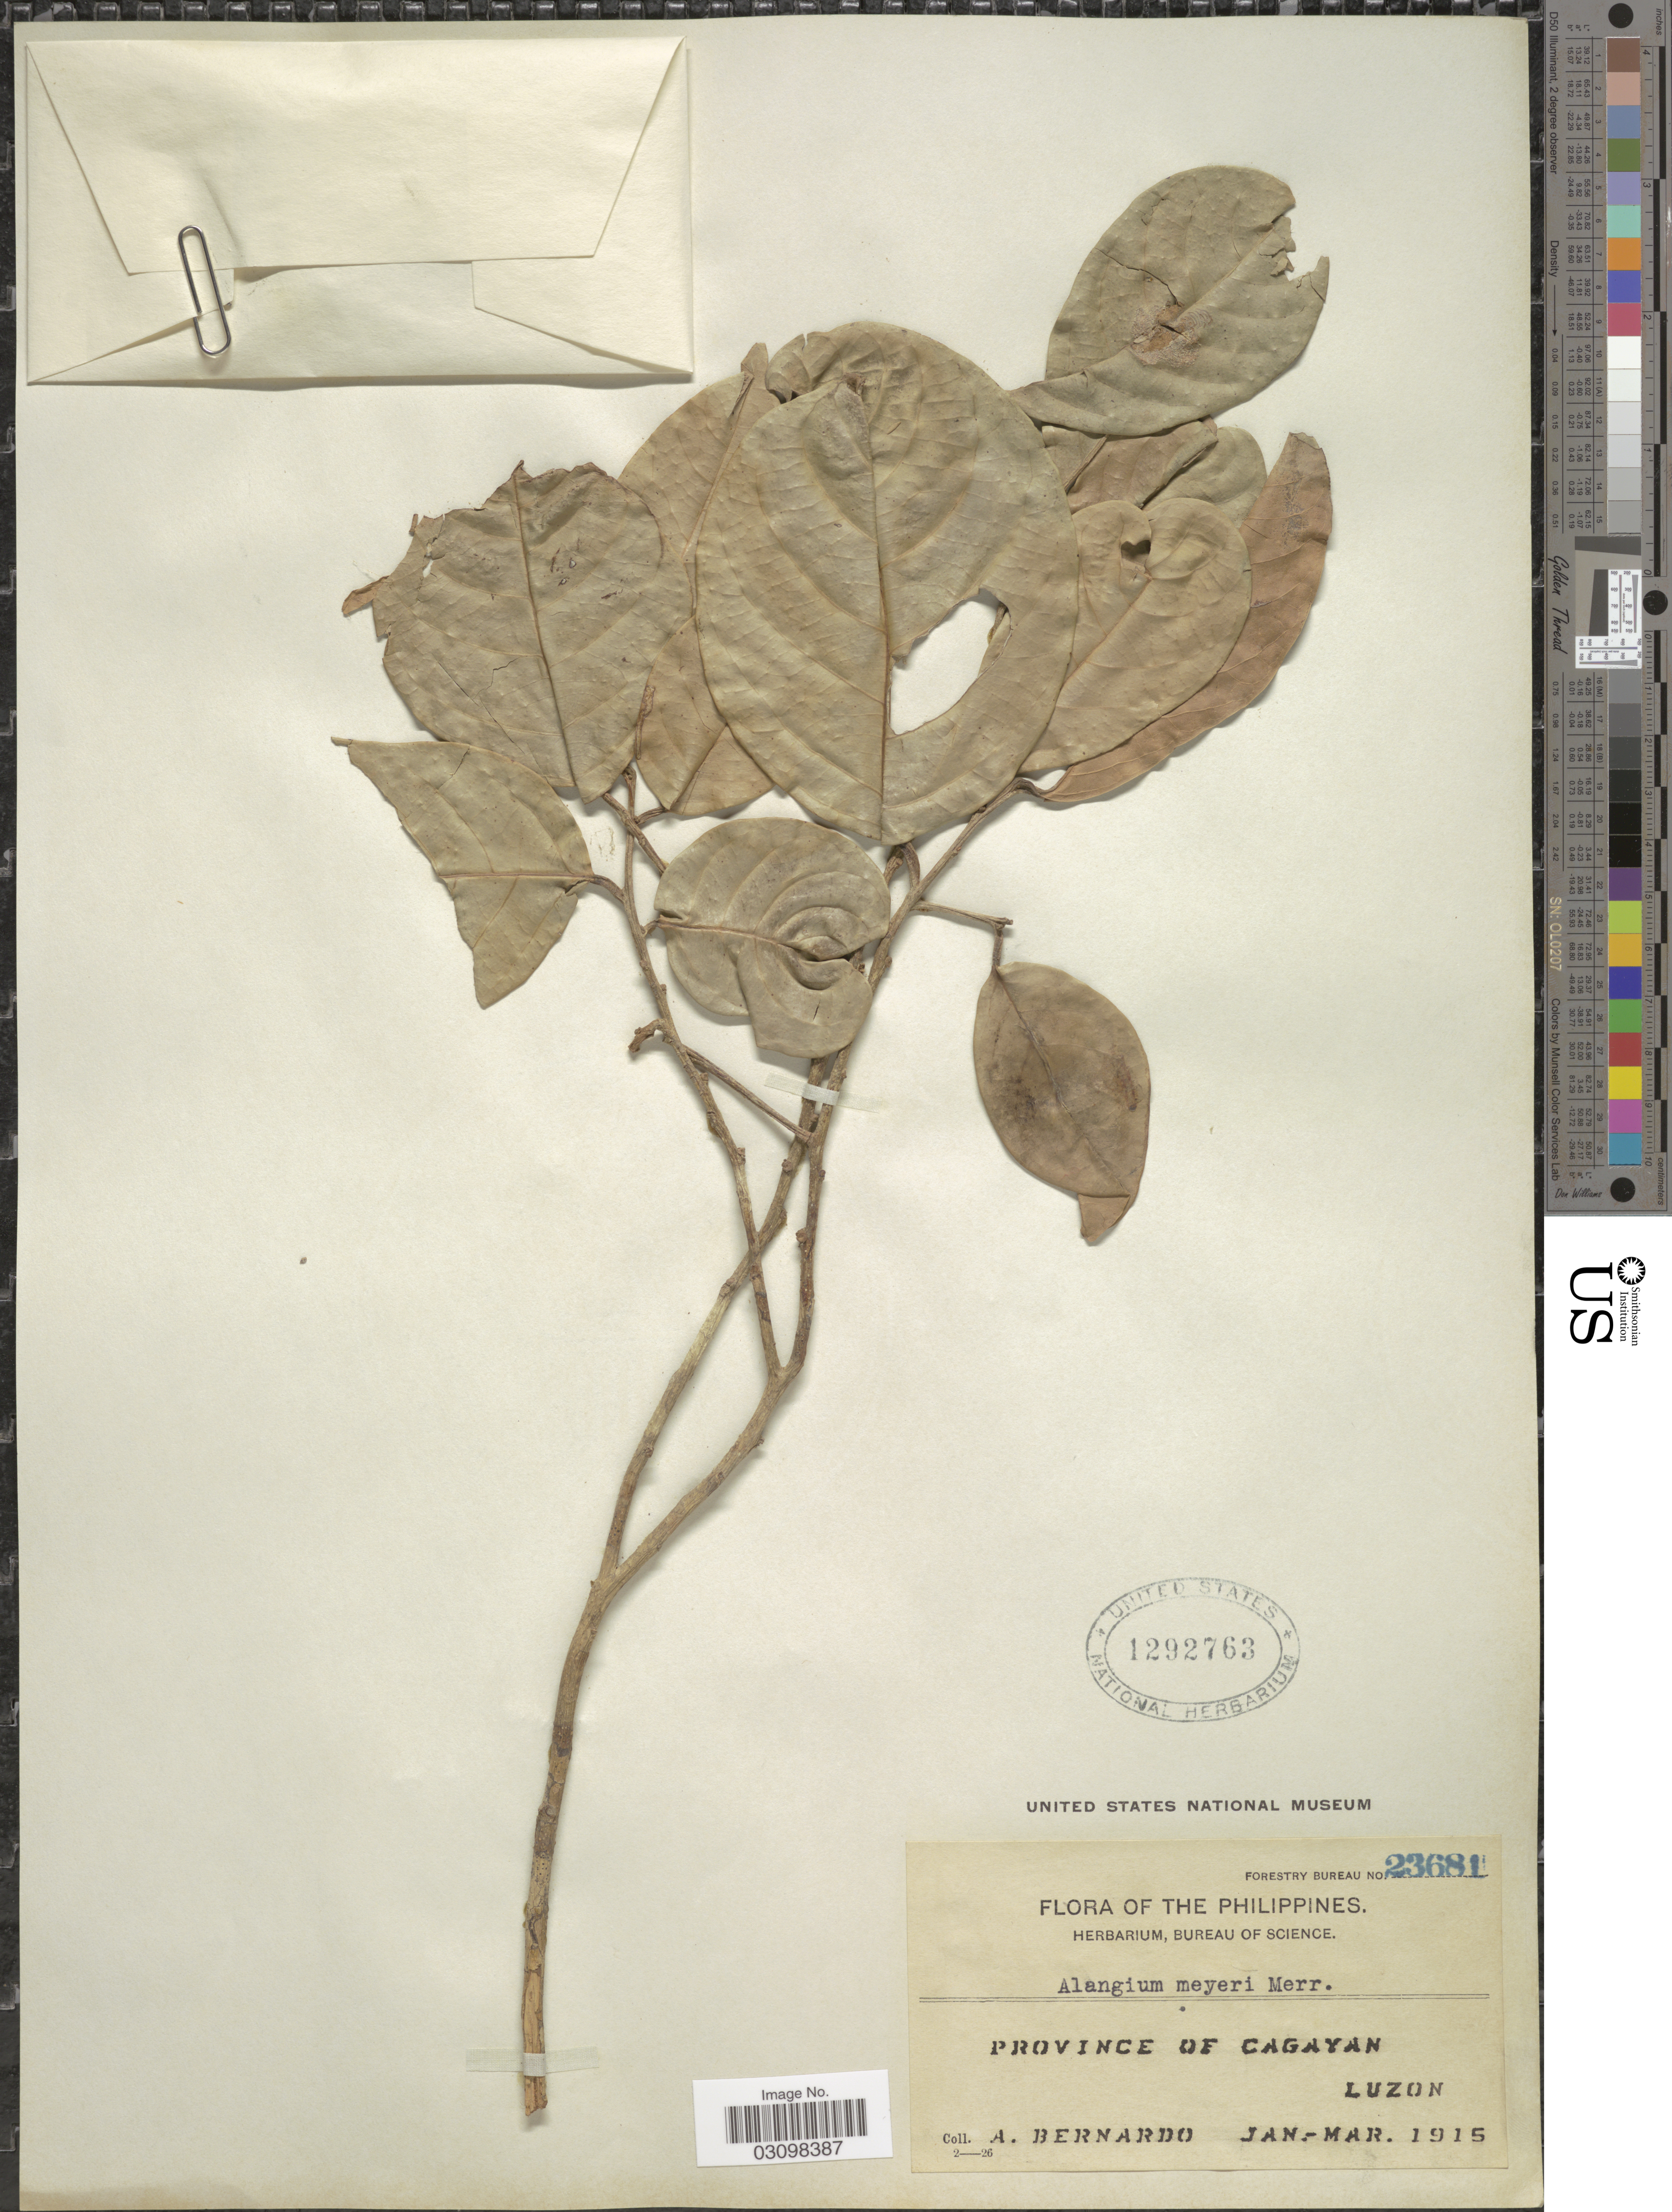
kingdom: Plantae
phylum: Tracheophyta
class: Magnoliopsida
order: Cornales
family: Cornaceae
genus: Alangium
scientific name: Alangium javanicum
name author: (Blume) Wangerin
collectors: A. Bernardo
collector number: Forestry Bureau 23681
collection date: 1915-01/1915-03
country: Philippines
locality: Province of Cagayan. Luzon.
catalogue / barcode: US 1292763